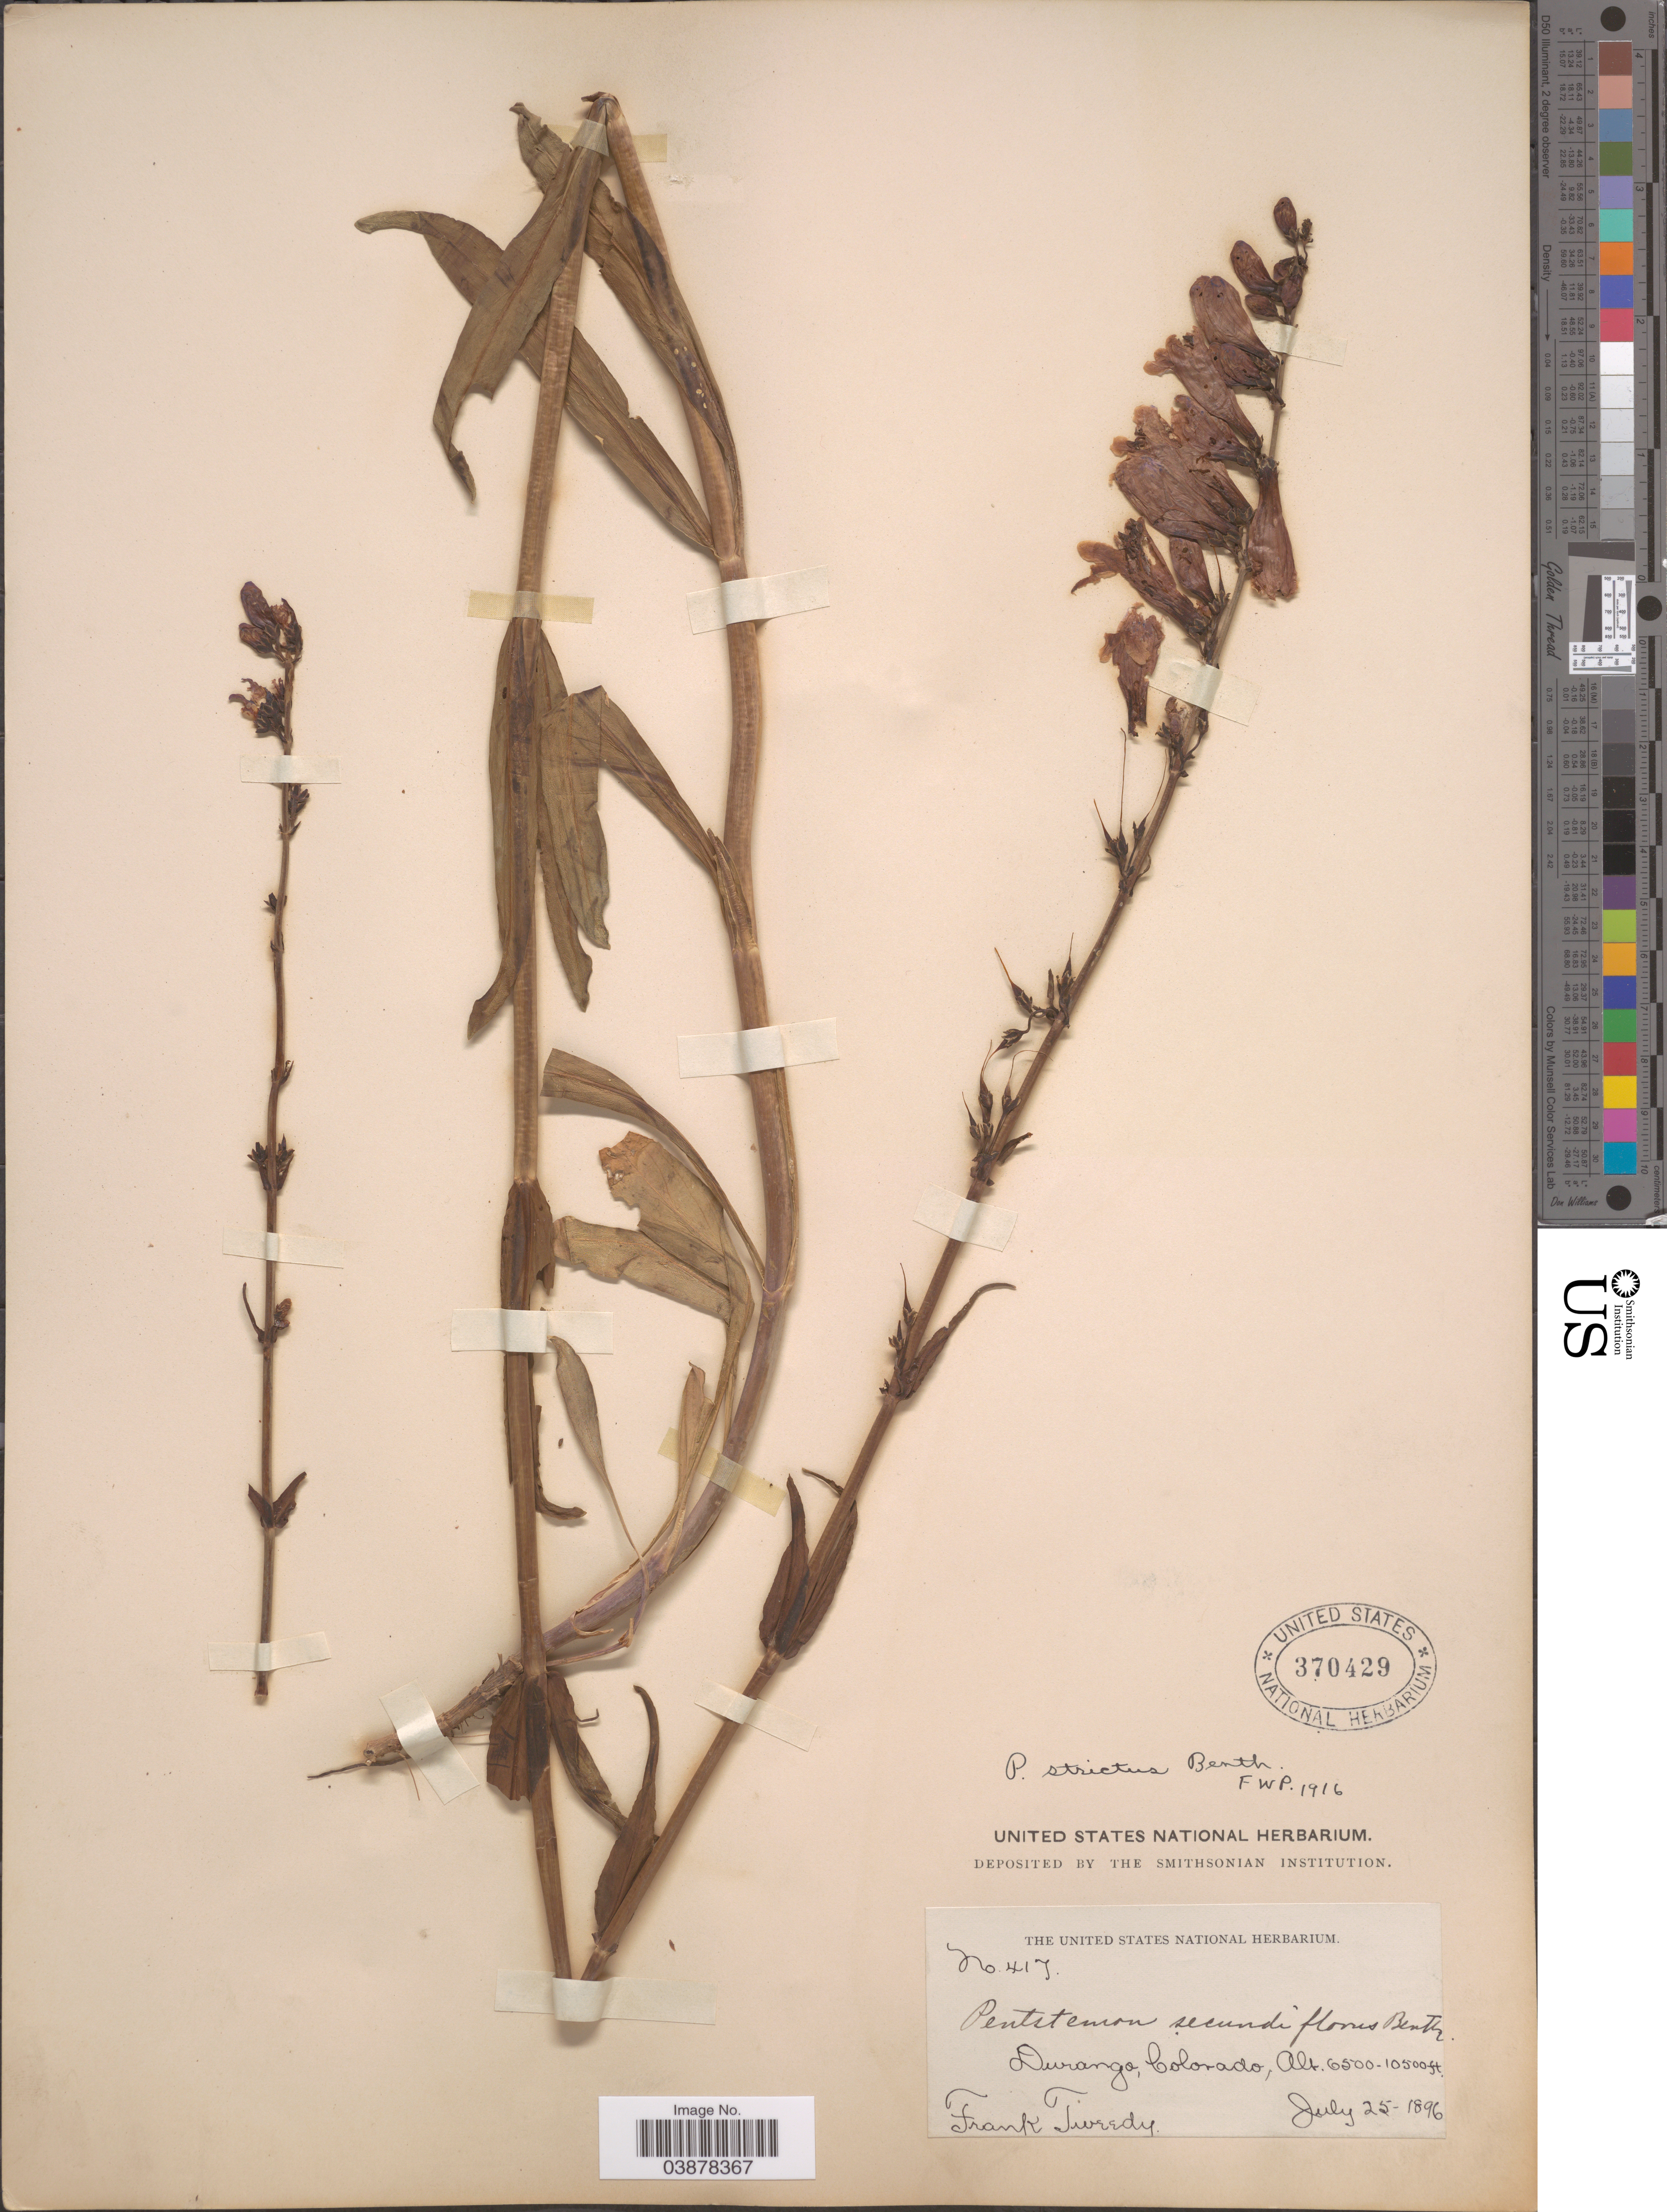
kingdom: Plantae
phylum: Tracheophyta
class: Magnoliopsida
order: Lamiales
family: Plantaginaceae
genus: Penstemon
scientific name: Penstemon strictus subsp. strictus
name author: Benth.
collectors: F. Tweedy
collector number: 417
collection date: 1896-07-25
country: United States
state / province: Colorado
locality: Durango.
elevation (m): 1981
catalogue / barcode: US 370429